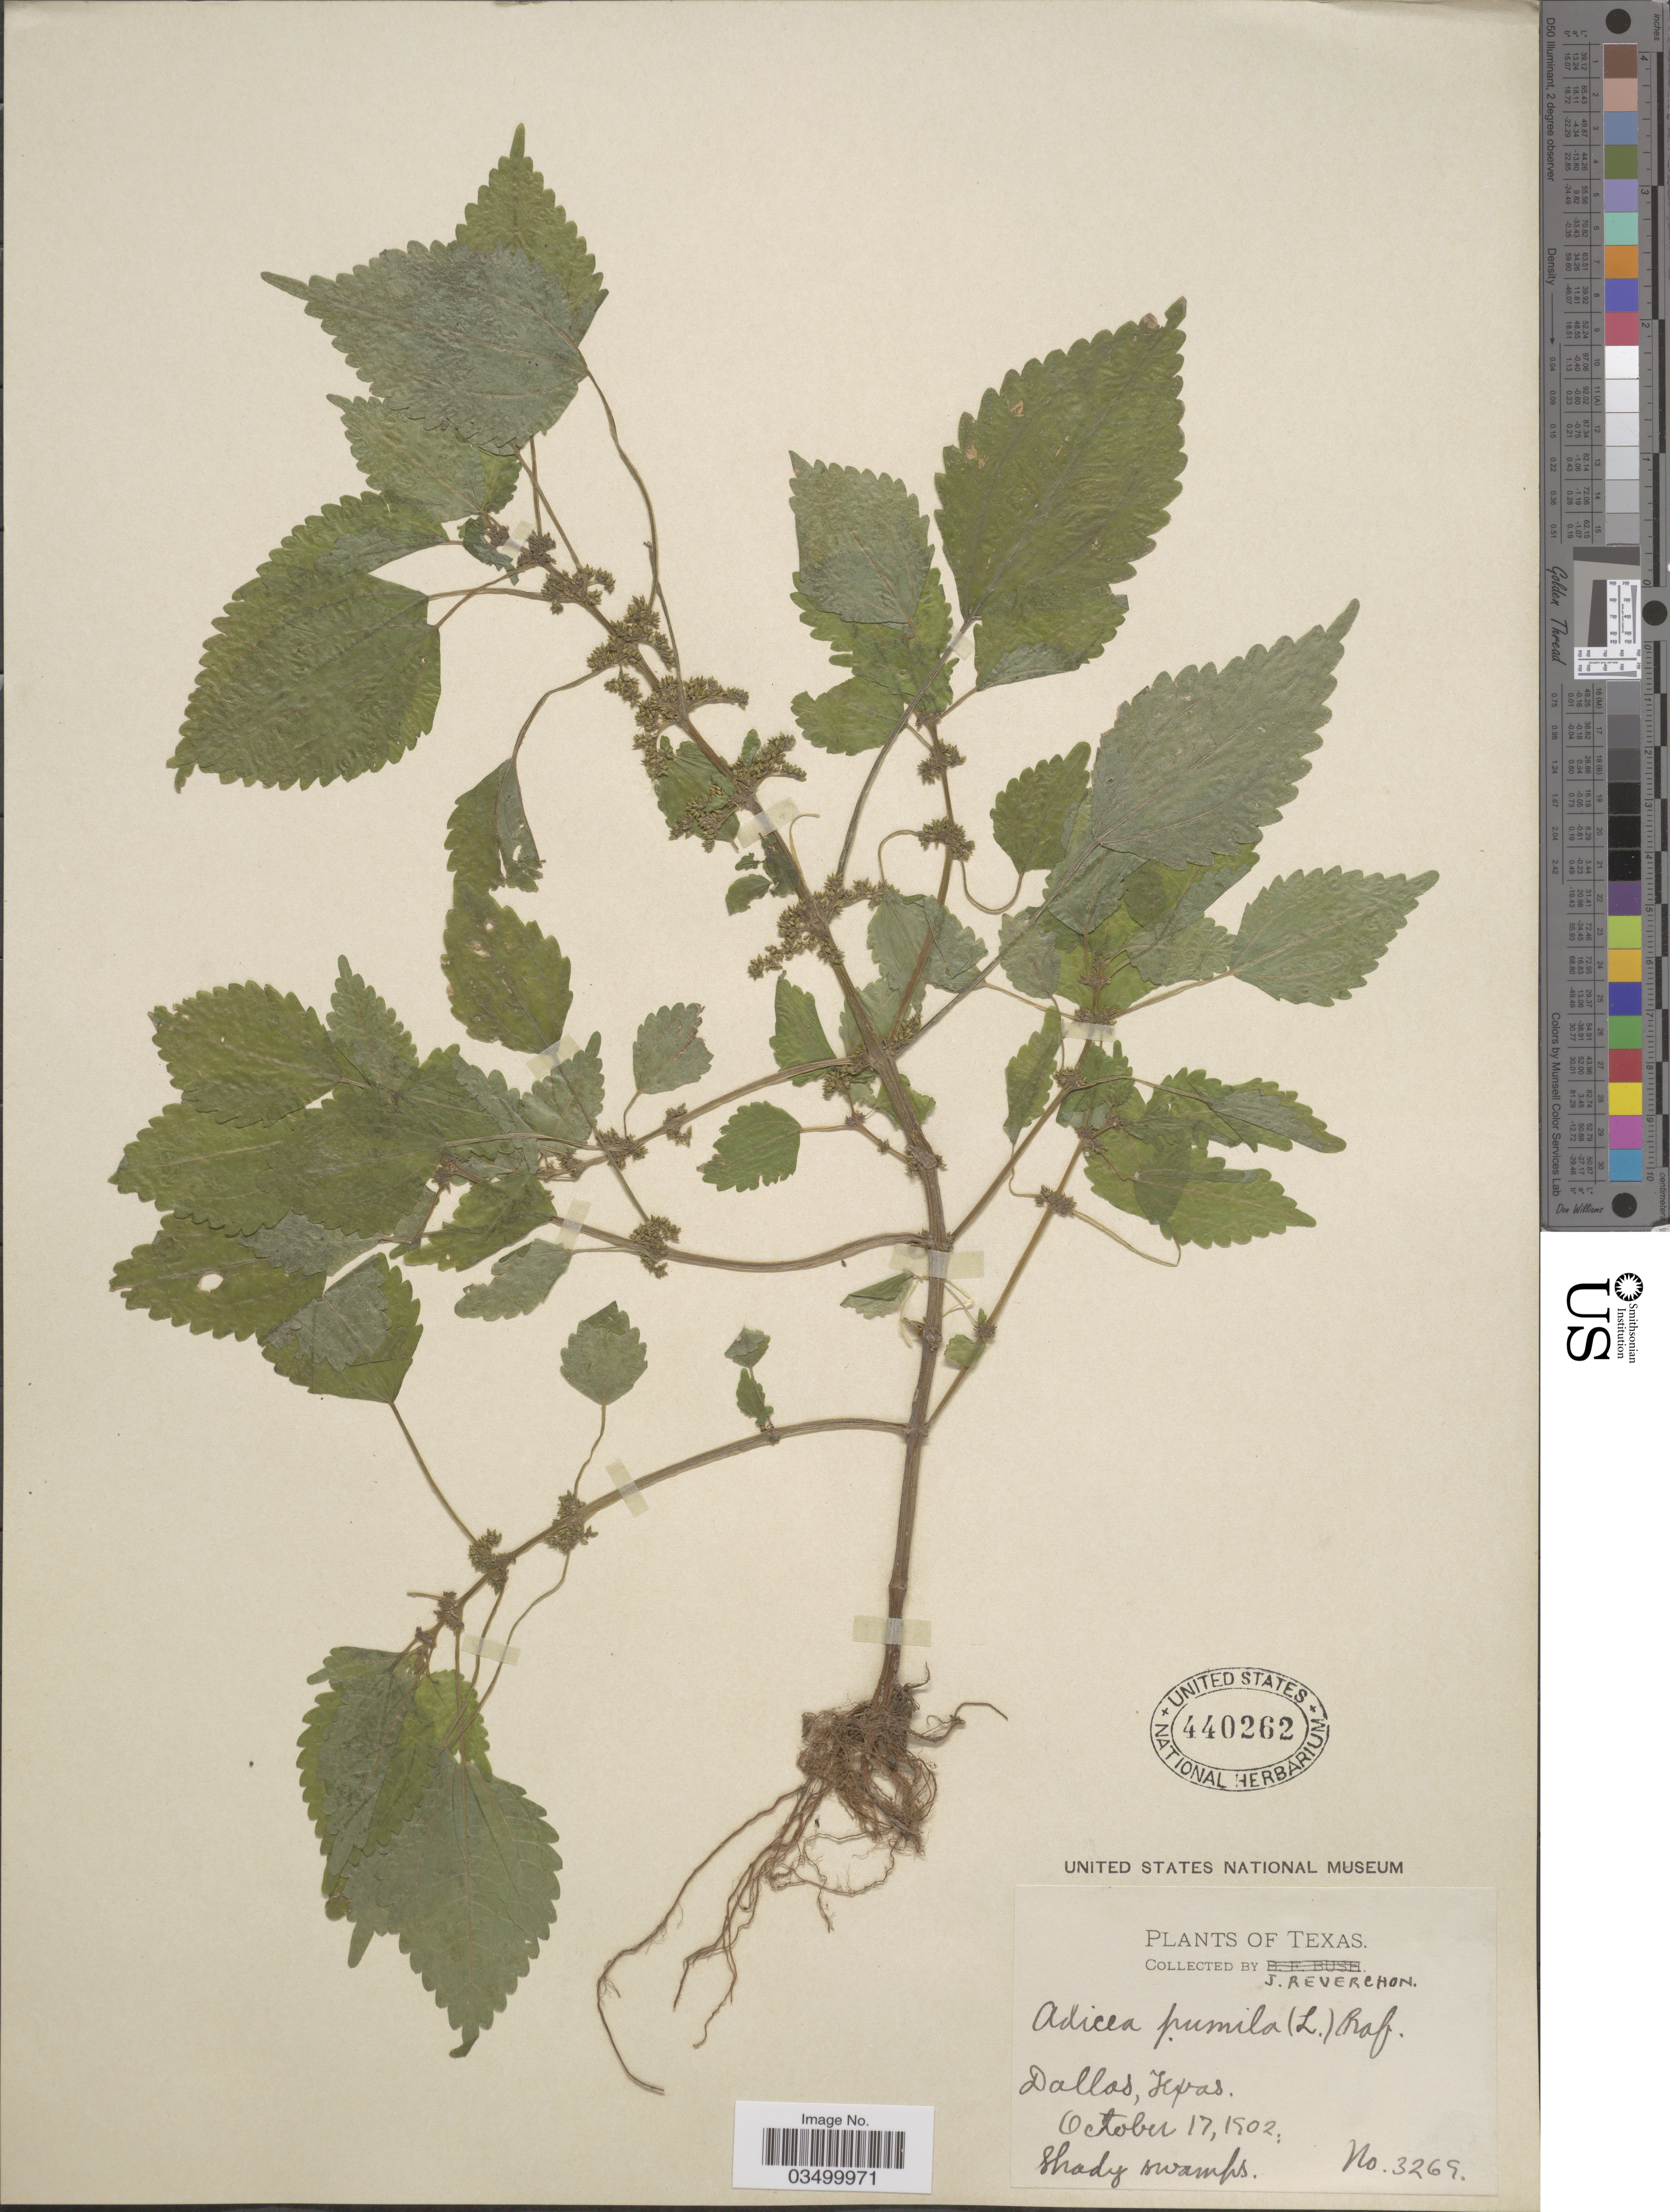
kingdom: Plantae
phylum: Tracheophyta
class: Magnoliopsida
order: Rosales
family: Urticaceae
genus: Pilea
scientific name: Pilea pumila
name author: (L.) A. Gray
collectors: J. Reverchon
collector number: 3269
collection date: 1902-10-17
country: United States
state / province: Texas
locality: Dallas.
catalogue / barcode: US 440262